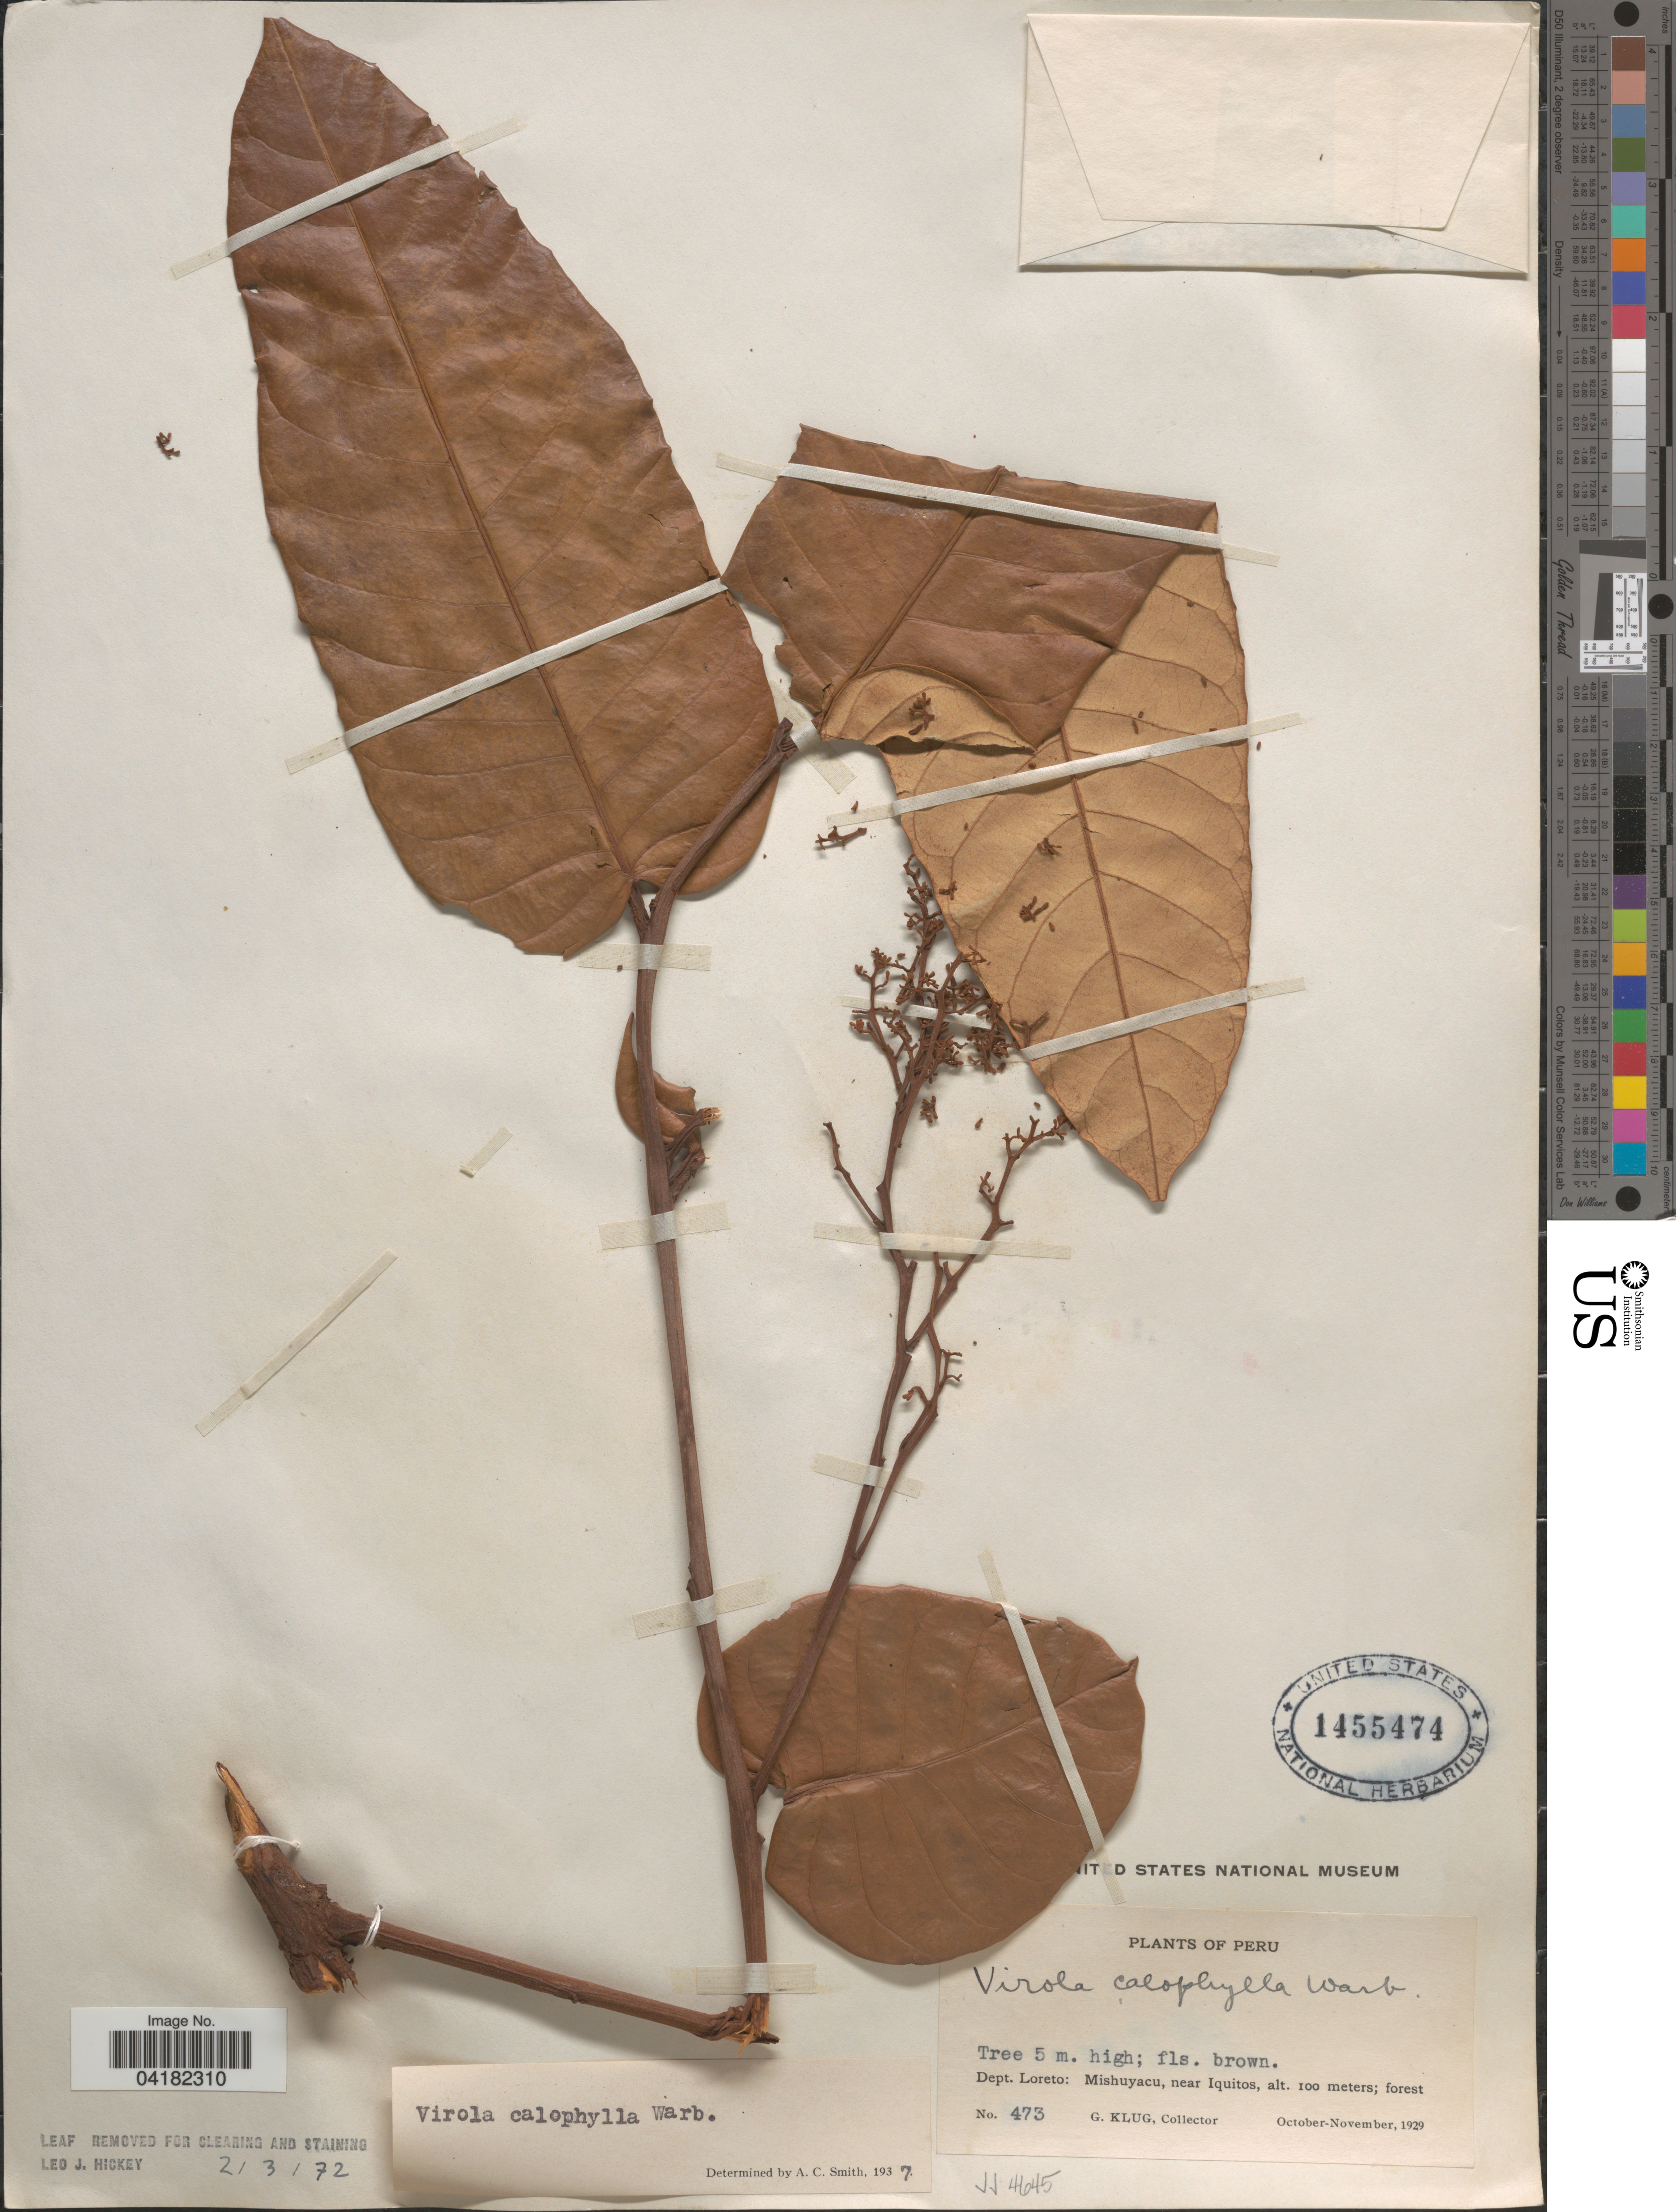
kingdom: Plantae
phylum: Tracheophyta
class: Magnoliopsida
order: Magnoliales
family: Myristicaceae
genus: Virola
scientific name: Virola calophylla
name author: (Spruce) Warb.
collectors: G. Klug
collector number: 473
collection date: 1929-10/1929-11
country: Peru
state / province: Loreto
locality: Dept. Loreto: Mishuyacu, near Iquitos.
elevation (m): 100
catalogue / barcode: US 1455474